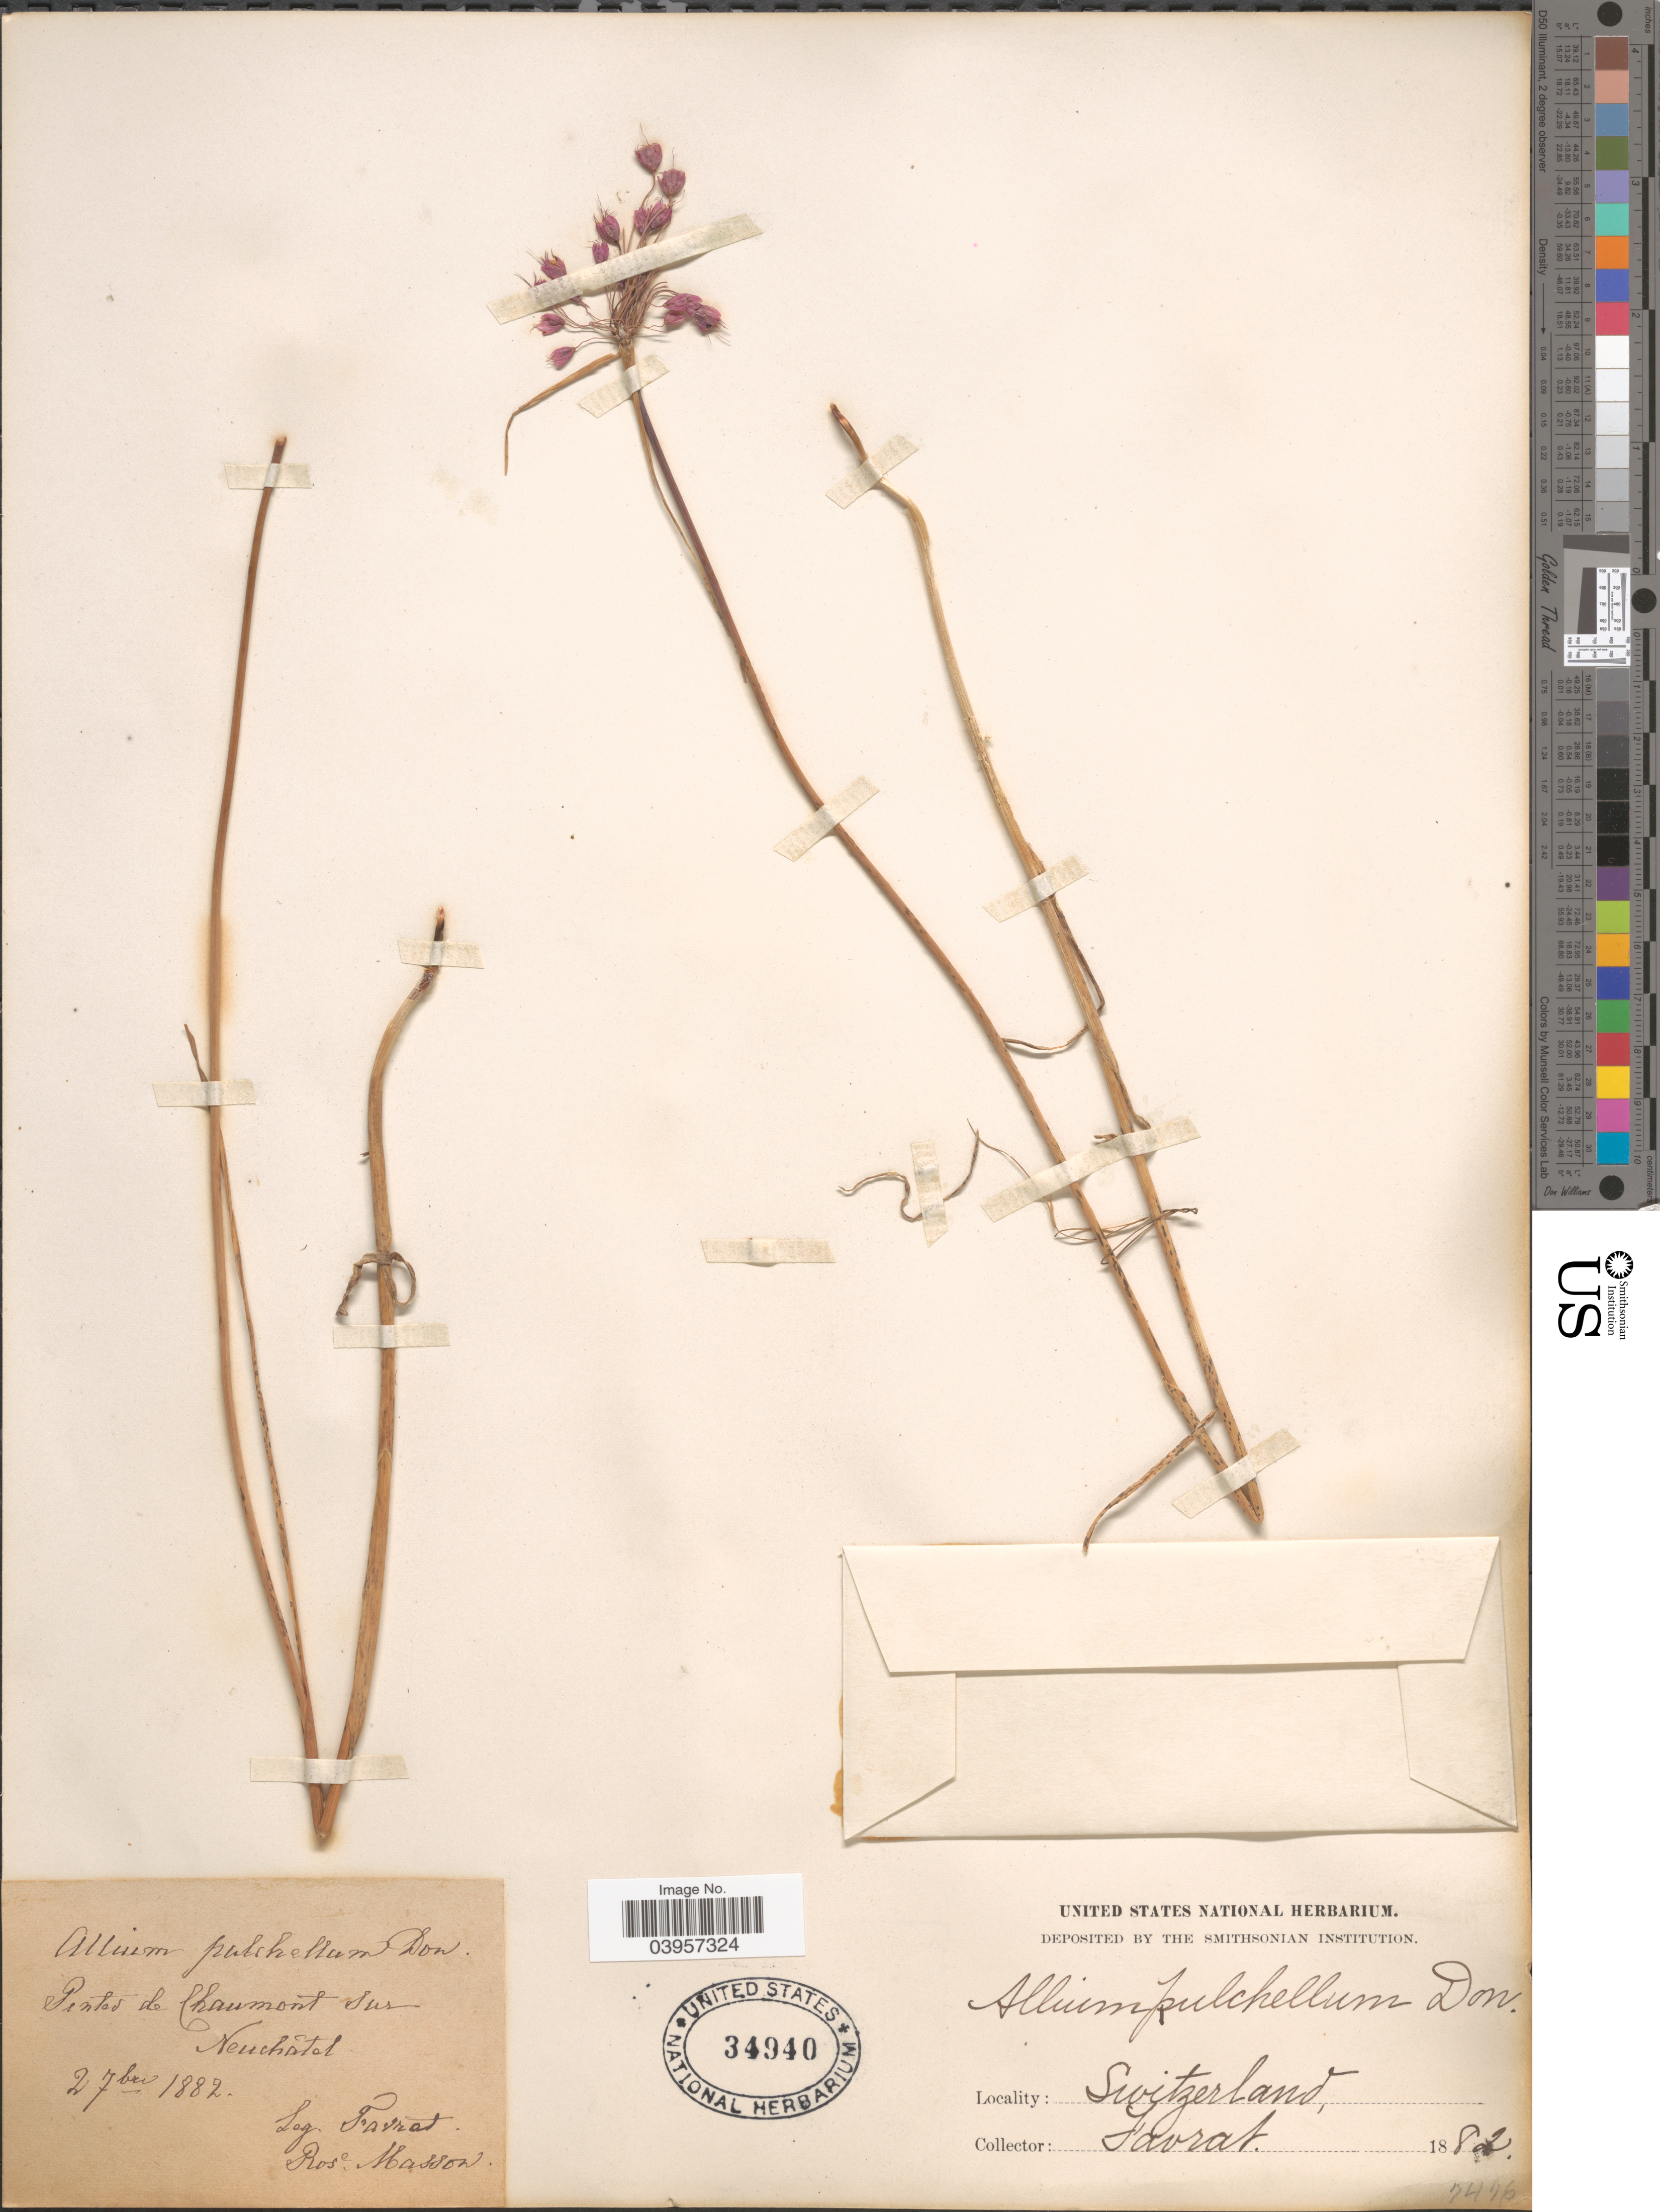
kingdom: Plantae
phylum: Tracheophyta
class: Liliopsida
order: Asparagales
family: Amaryllidaceae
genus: Allium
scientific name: Allium pulchellum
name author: G. Don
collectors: L. Favrat & R. Masson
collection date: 1882-09-02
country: Switzerland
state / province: Neuchâtel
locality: Gentes de Chaumont Sur.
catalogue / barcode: US 34940